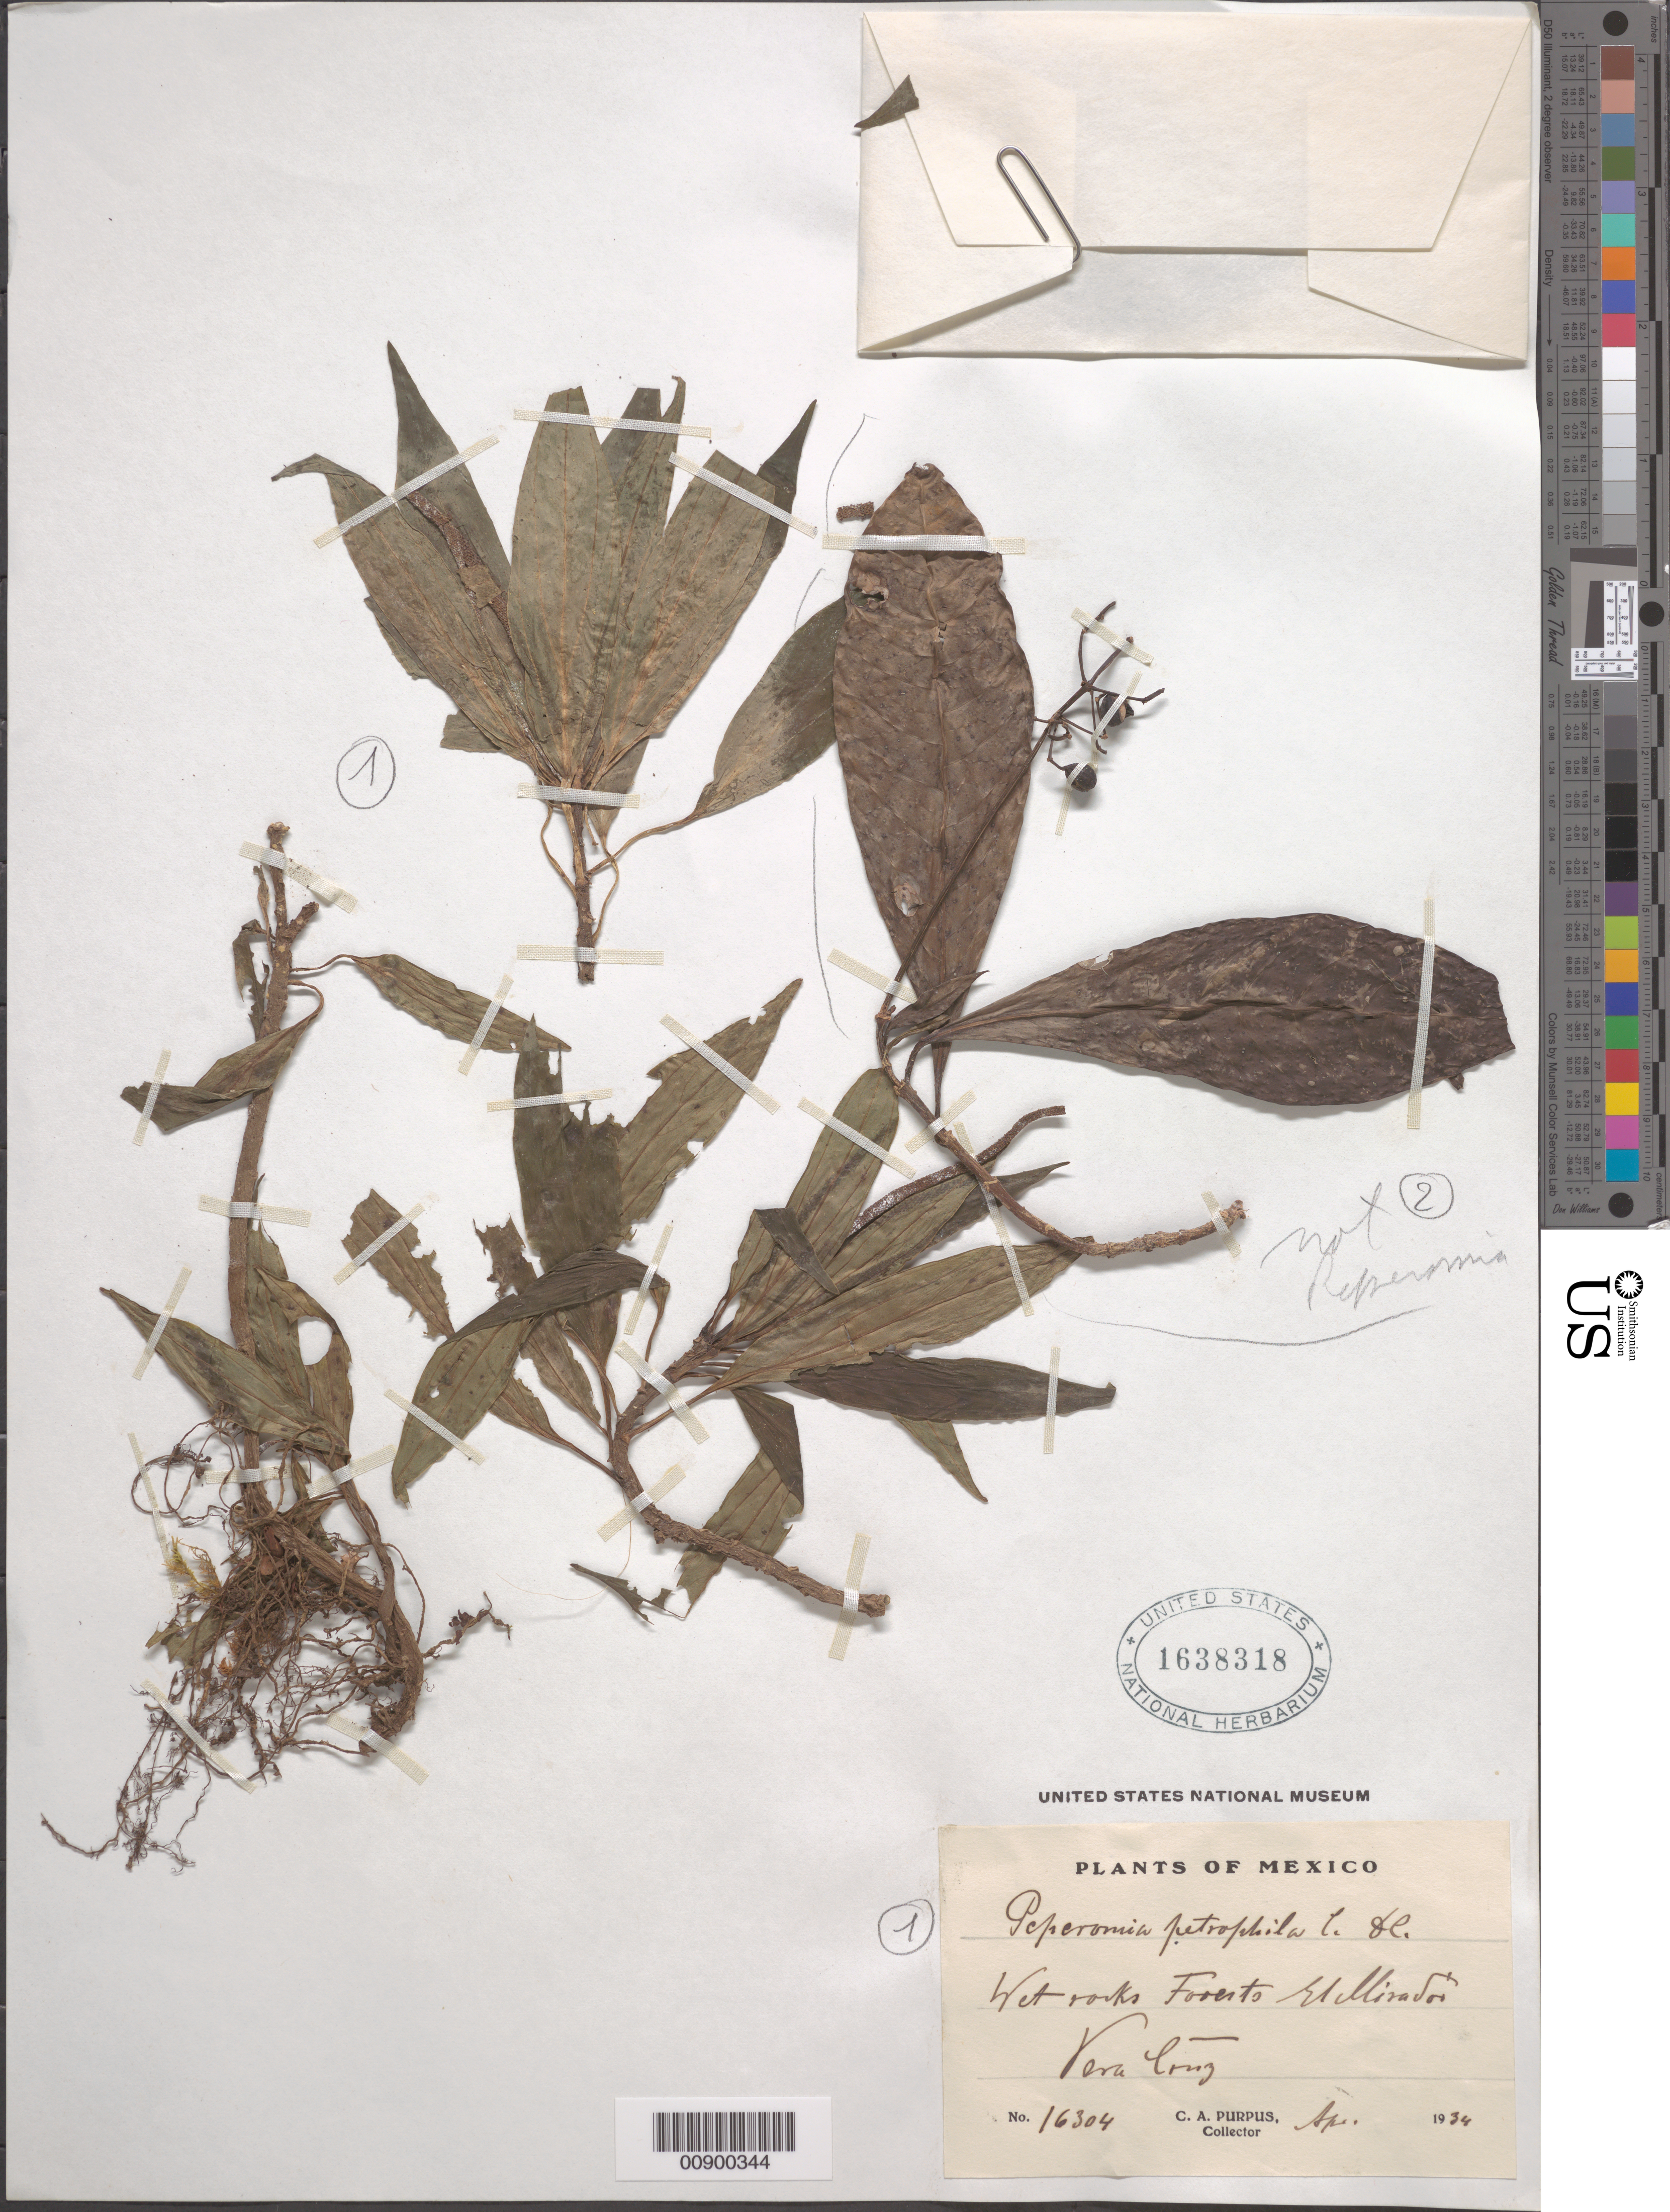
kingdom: Plantae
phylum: Tracheophyta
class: Magnoliopsida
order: Piperales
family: Piperaceae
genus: Peperomia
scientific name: Peperomia petrophila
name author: C. DC.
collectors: C. A. Purpus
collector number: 16304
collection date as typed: Apr 1934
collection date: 1934-04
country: Mexico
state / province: Veracruz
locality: El Mirador, Veracruz.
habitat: Wet rocks forest.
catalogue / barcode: US 1638318